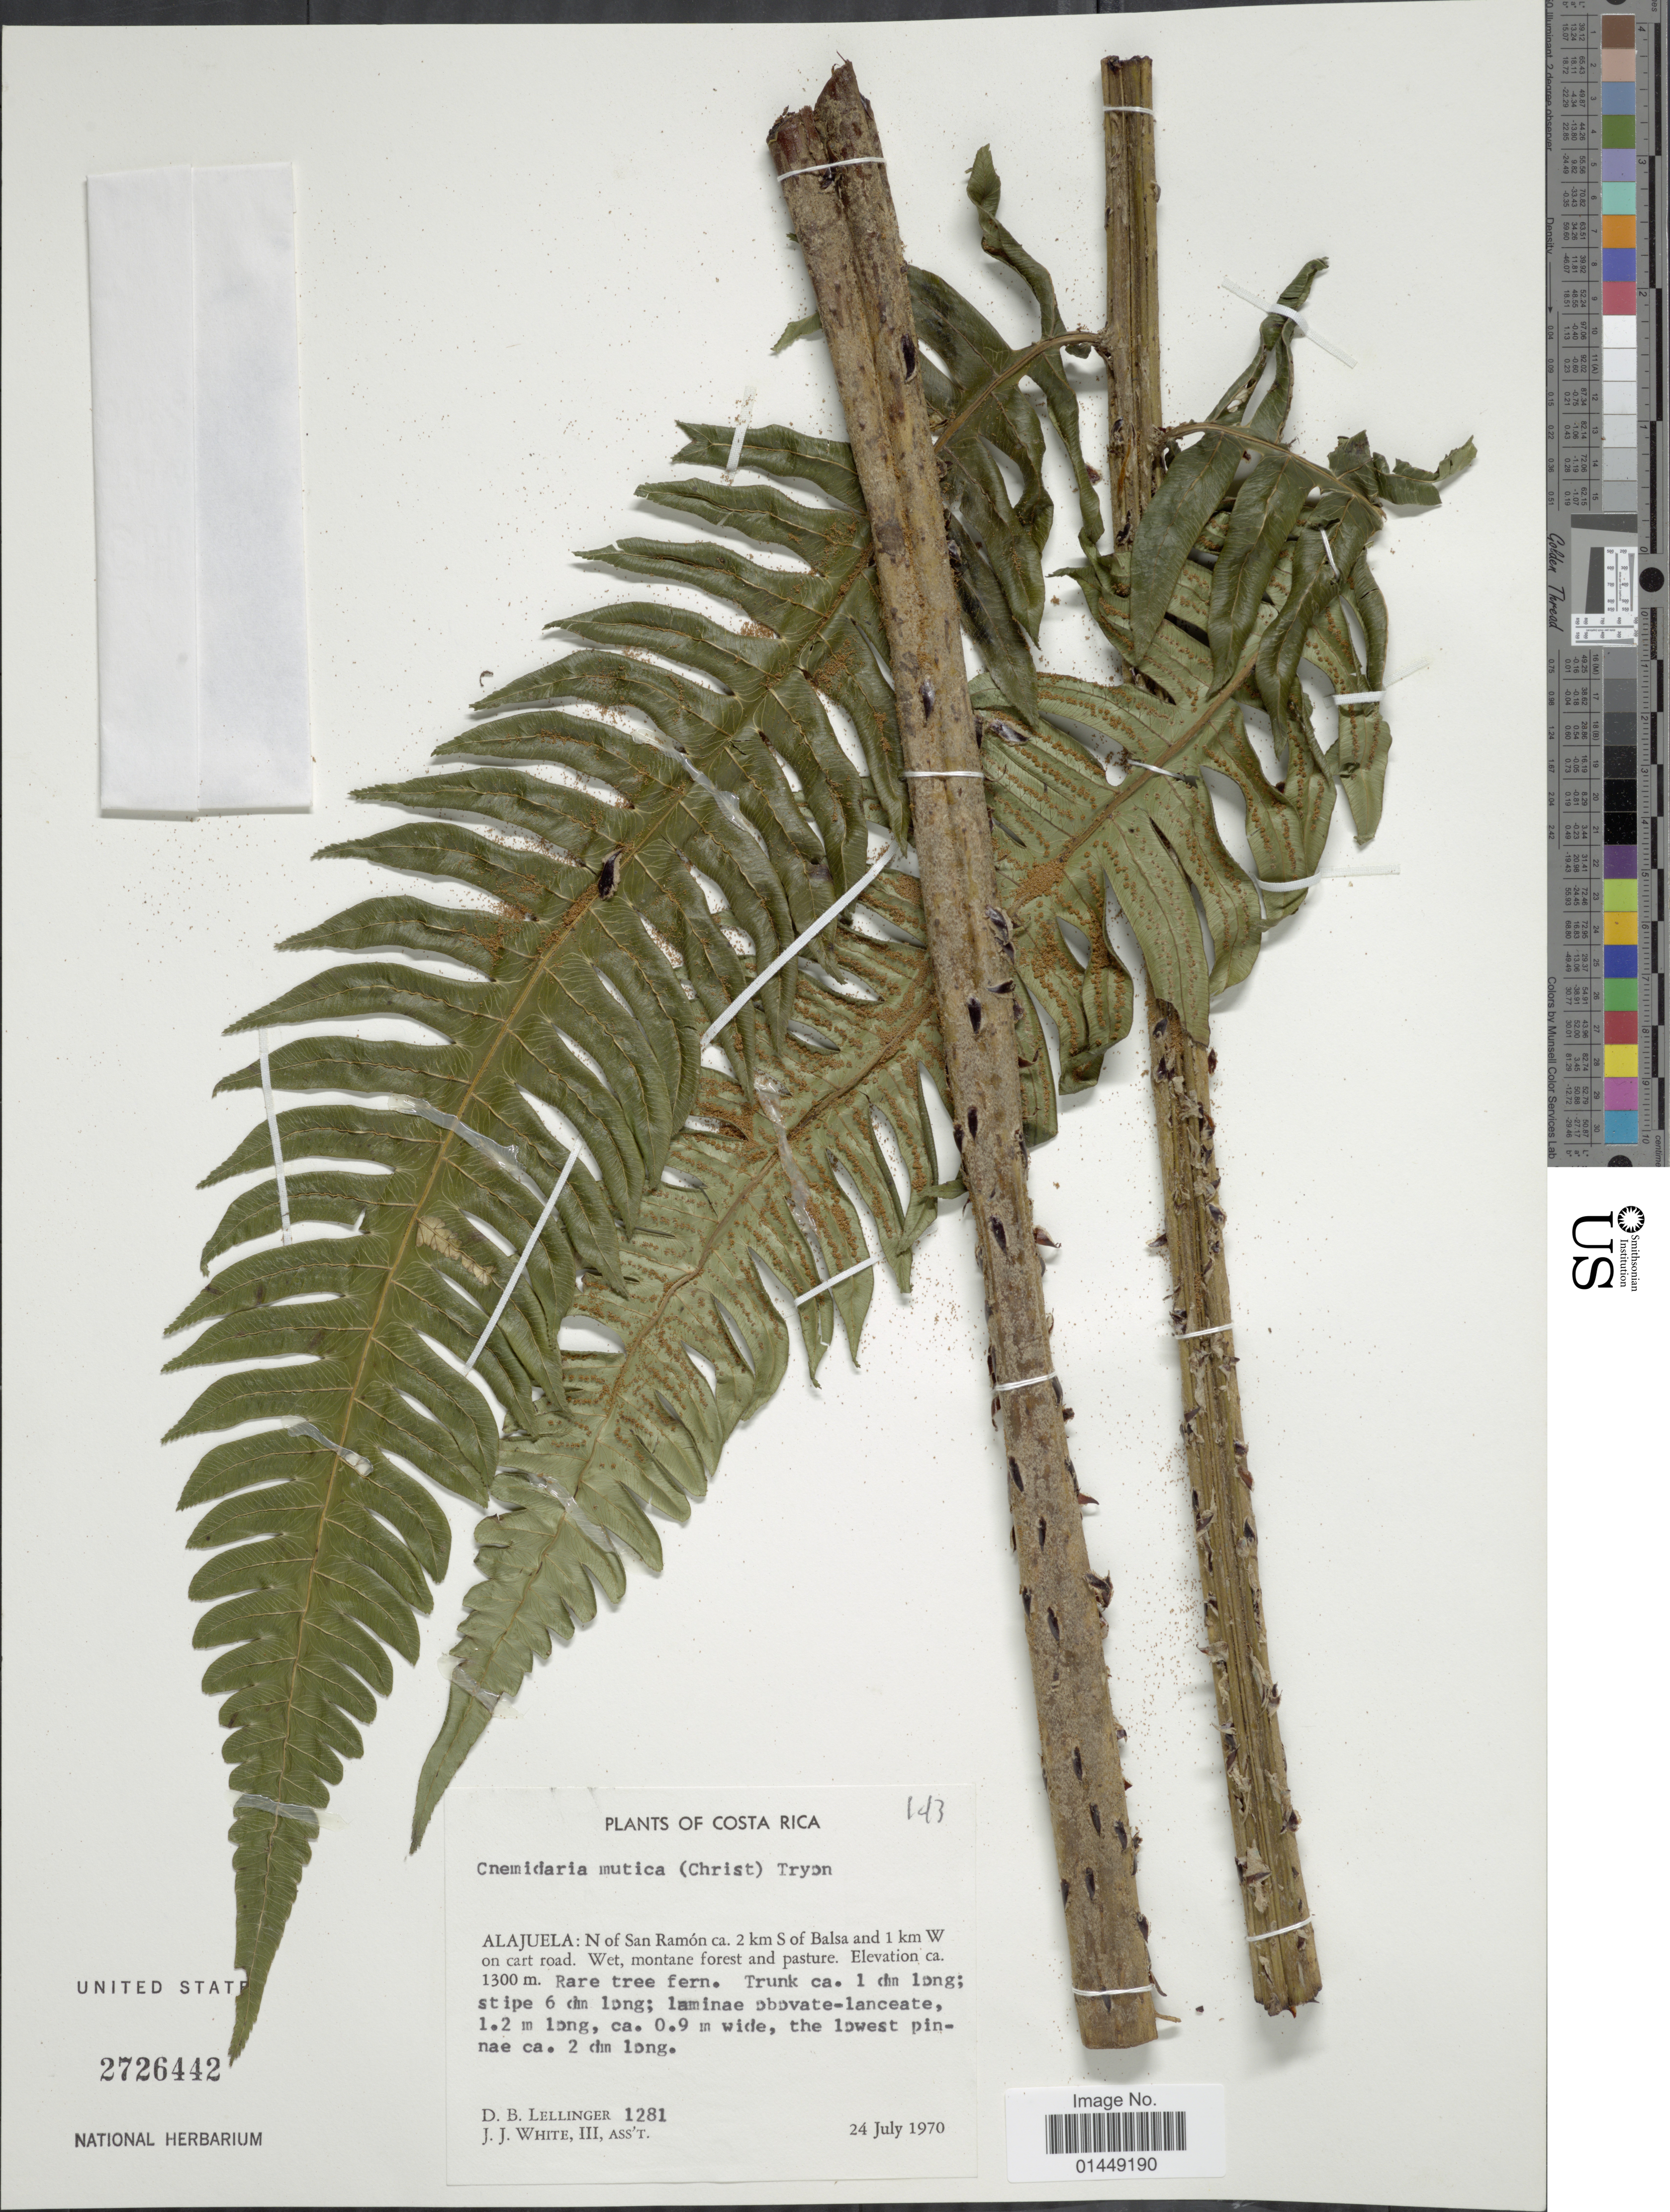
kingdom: Plantae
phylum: Tracheophyta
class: Polypodiopsida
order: Cyatheales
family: Cyatheaceae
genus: Cyathea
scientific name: Cyathea mutica var. mutica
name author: (Christ) Domin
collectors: D. B. Lellinger & J. J. White III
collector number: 1281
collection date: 1970-07-24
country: Costa Rica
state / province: Alajuela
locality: Alajuela: N of San Ramón ca. 2 km S of Balsa and 1 km W on cart road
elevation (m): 1300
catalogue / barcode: US 2726442